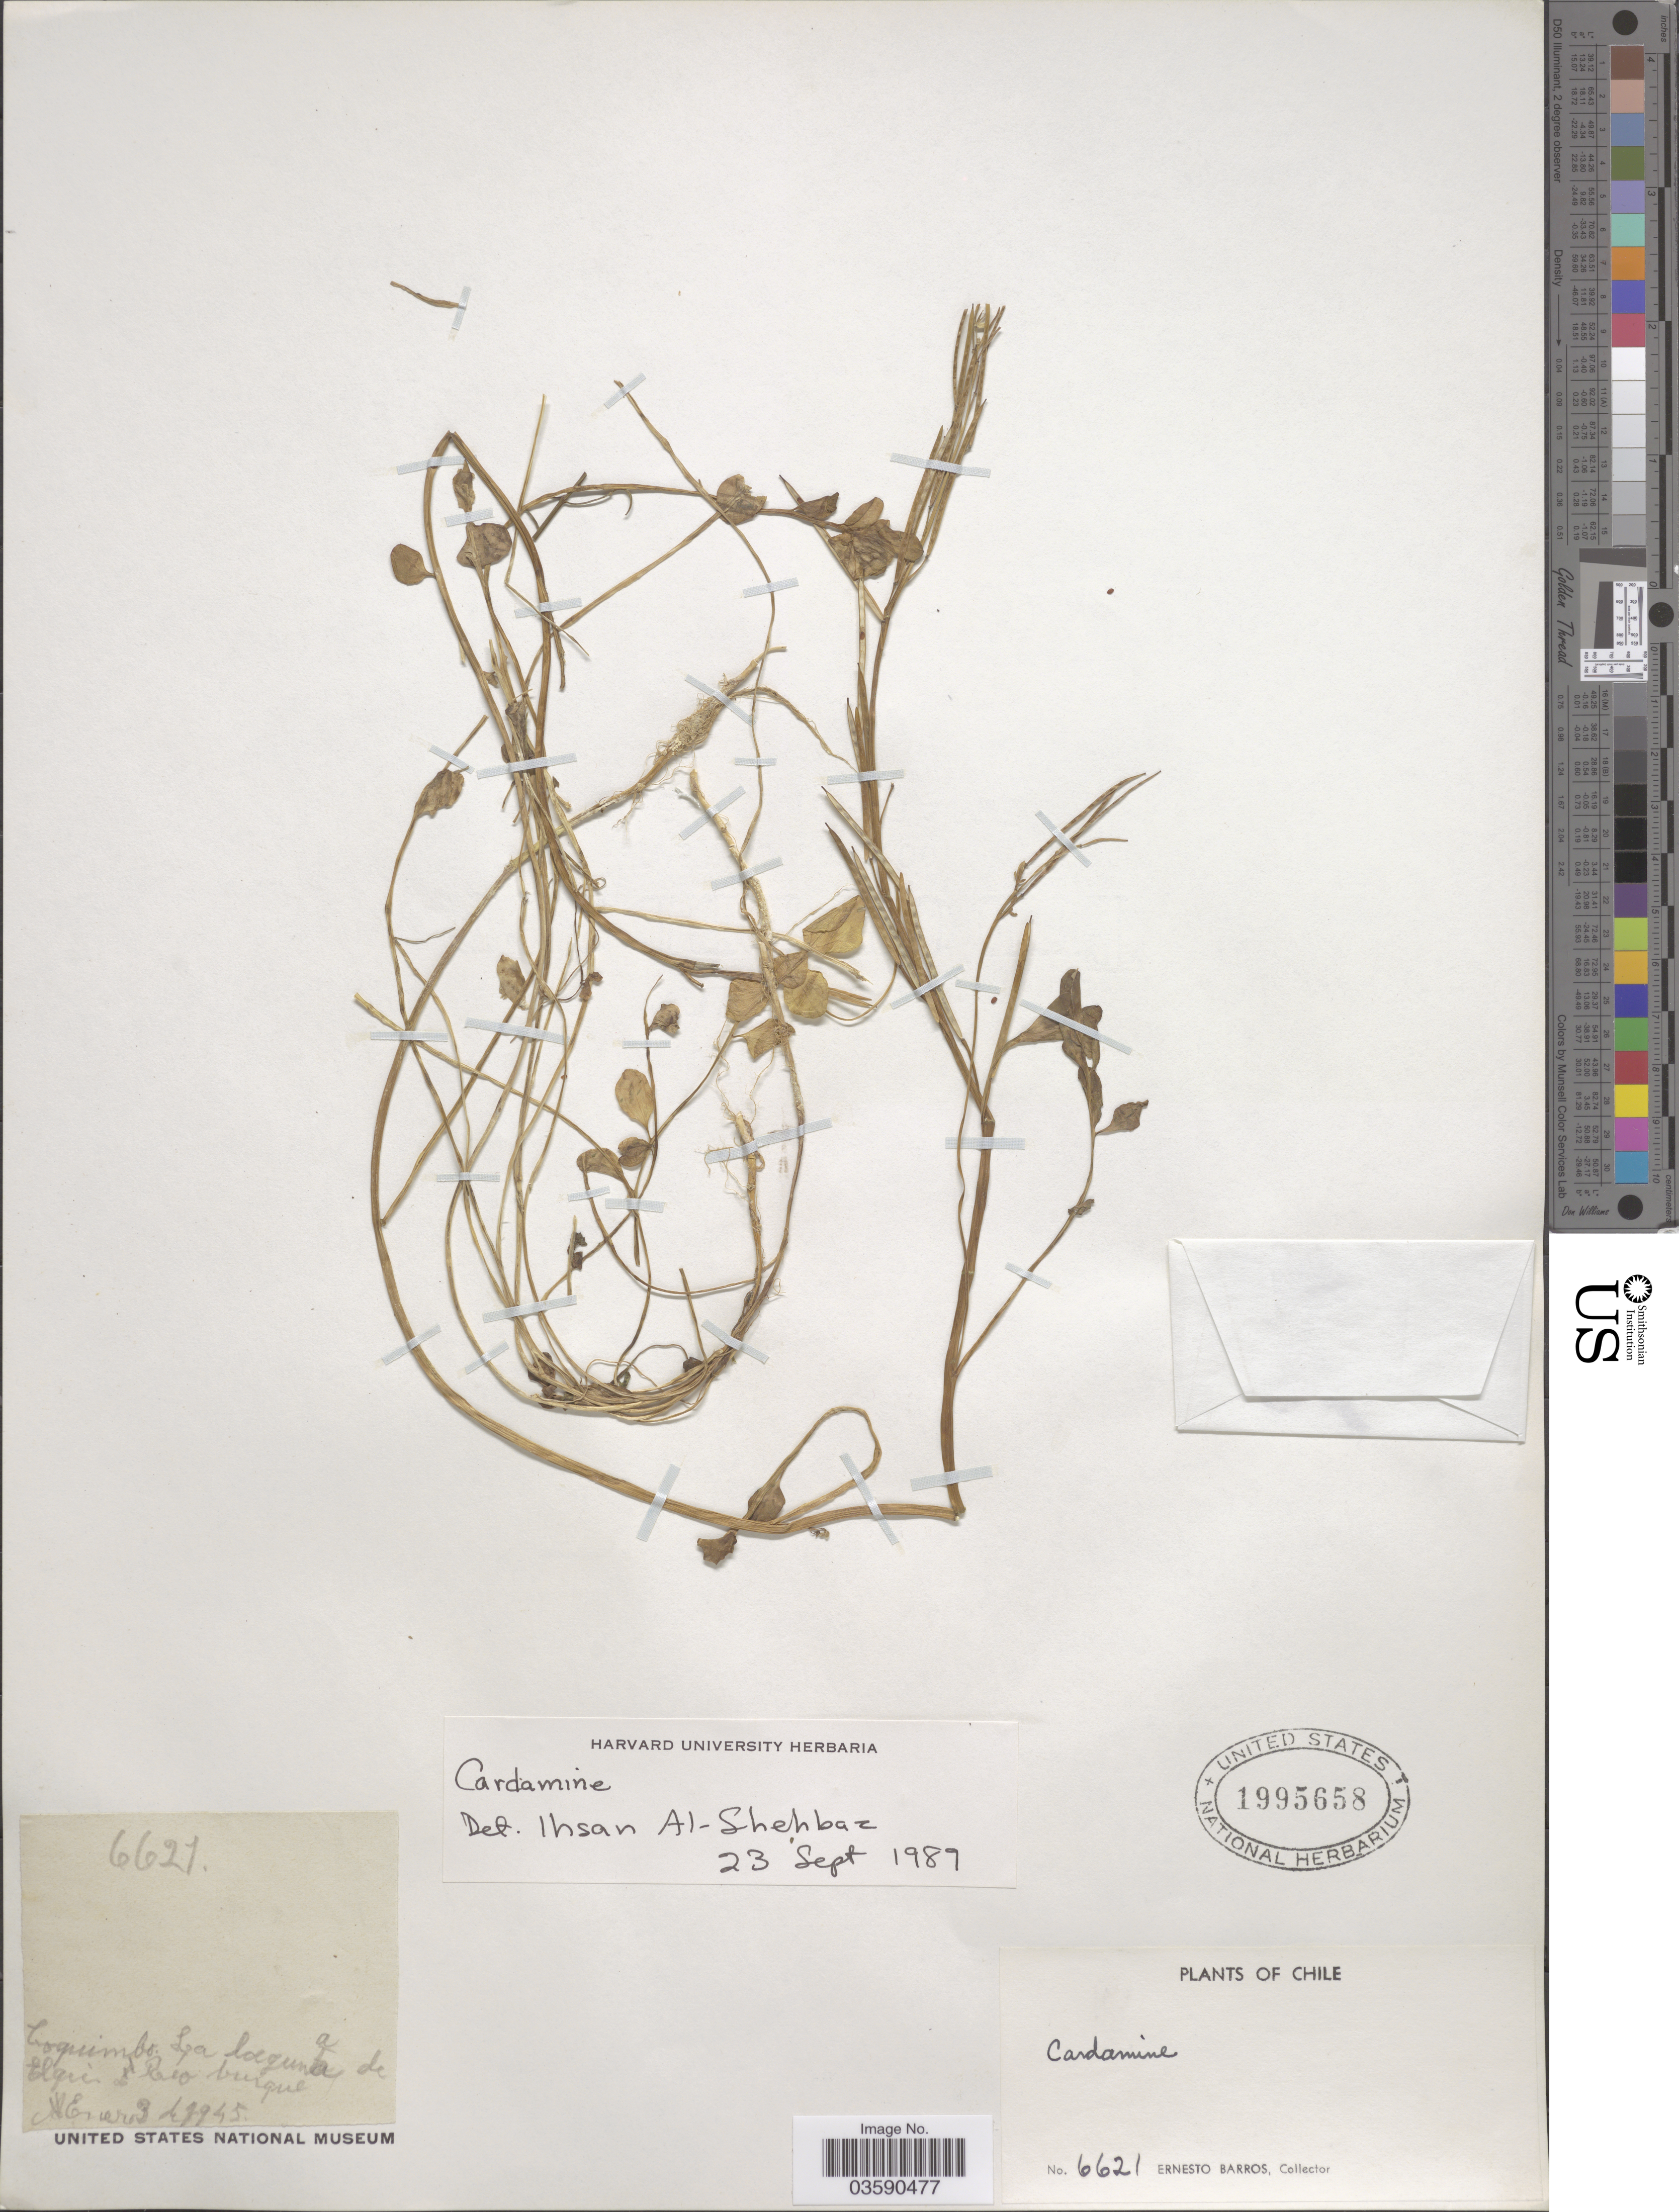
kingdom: Plantae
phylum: Tracheophyta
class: Magnoliopsida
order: Brassicales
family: Brassicaceae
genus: Cardamine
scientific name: Cardamine sp.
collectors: E. Barros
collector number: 6621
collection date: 1945-01-03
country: Chile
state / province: Coquimbo (IV)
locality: Coquimbo: La laguna de Elqui de Río burque [interpreted].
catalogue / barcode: US 1995658